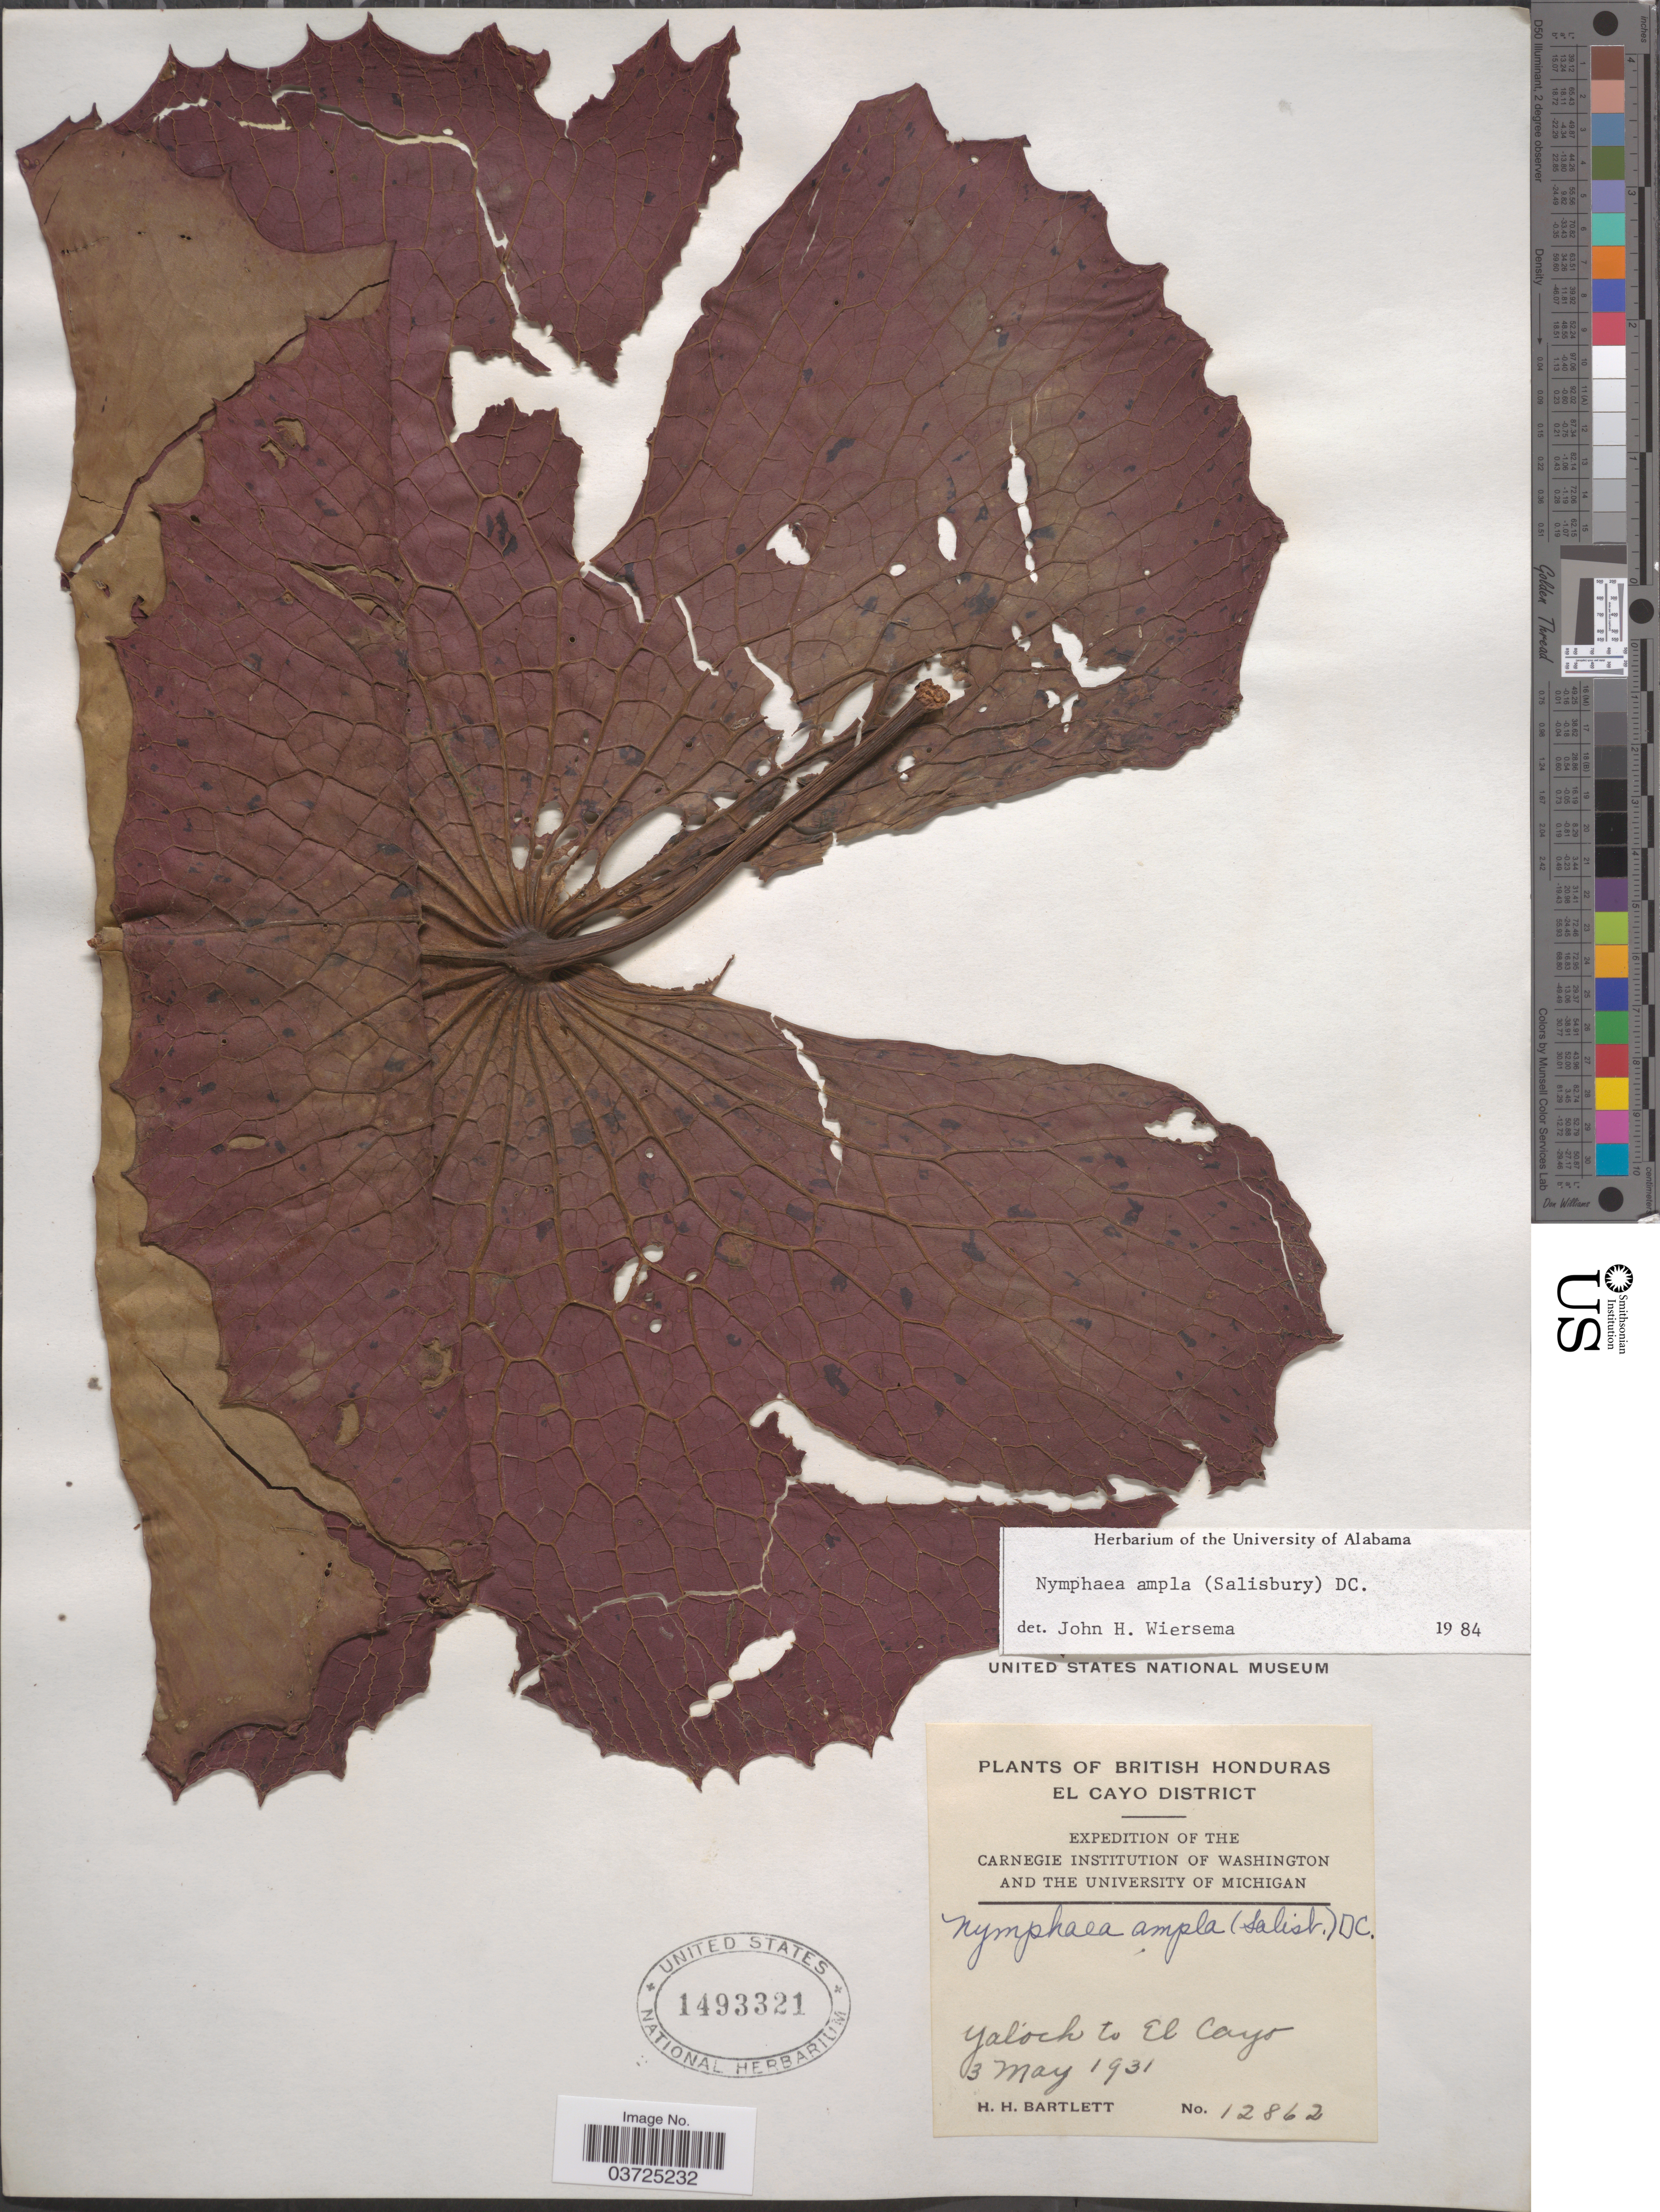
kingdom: Plantae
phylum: Tracheophyta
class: Magnoliopsida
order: Nymphaeales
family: Nymphaeaceae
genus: Nymphaea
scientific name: Nymphaea ampla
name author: (Salisb.) DC.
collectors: H. H. Bartlett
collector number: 12862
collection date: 1931-05-03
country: Belize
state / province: Cayo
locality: British Honduras. El Cayo District. Yal'och to El Cayo.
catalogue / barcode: US 1493321